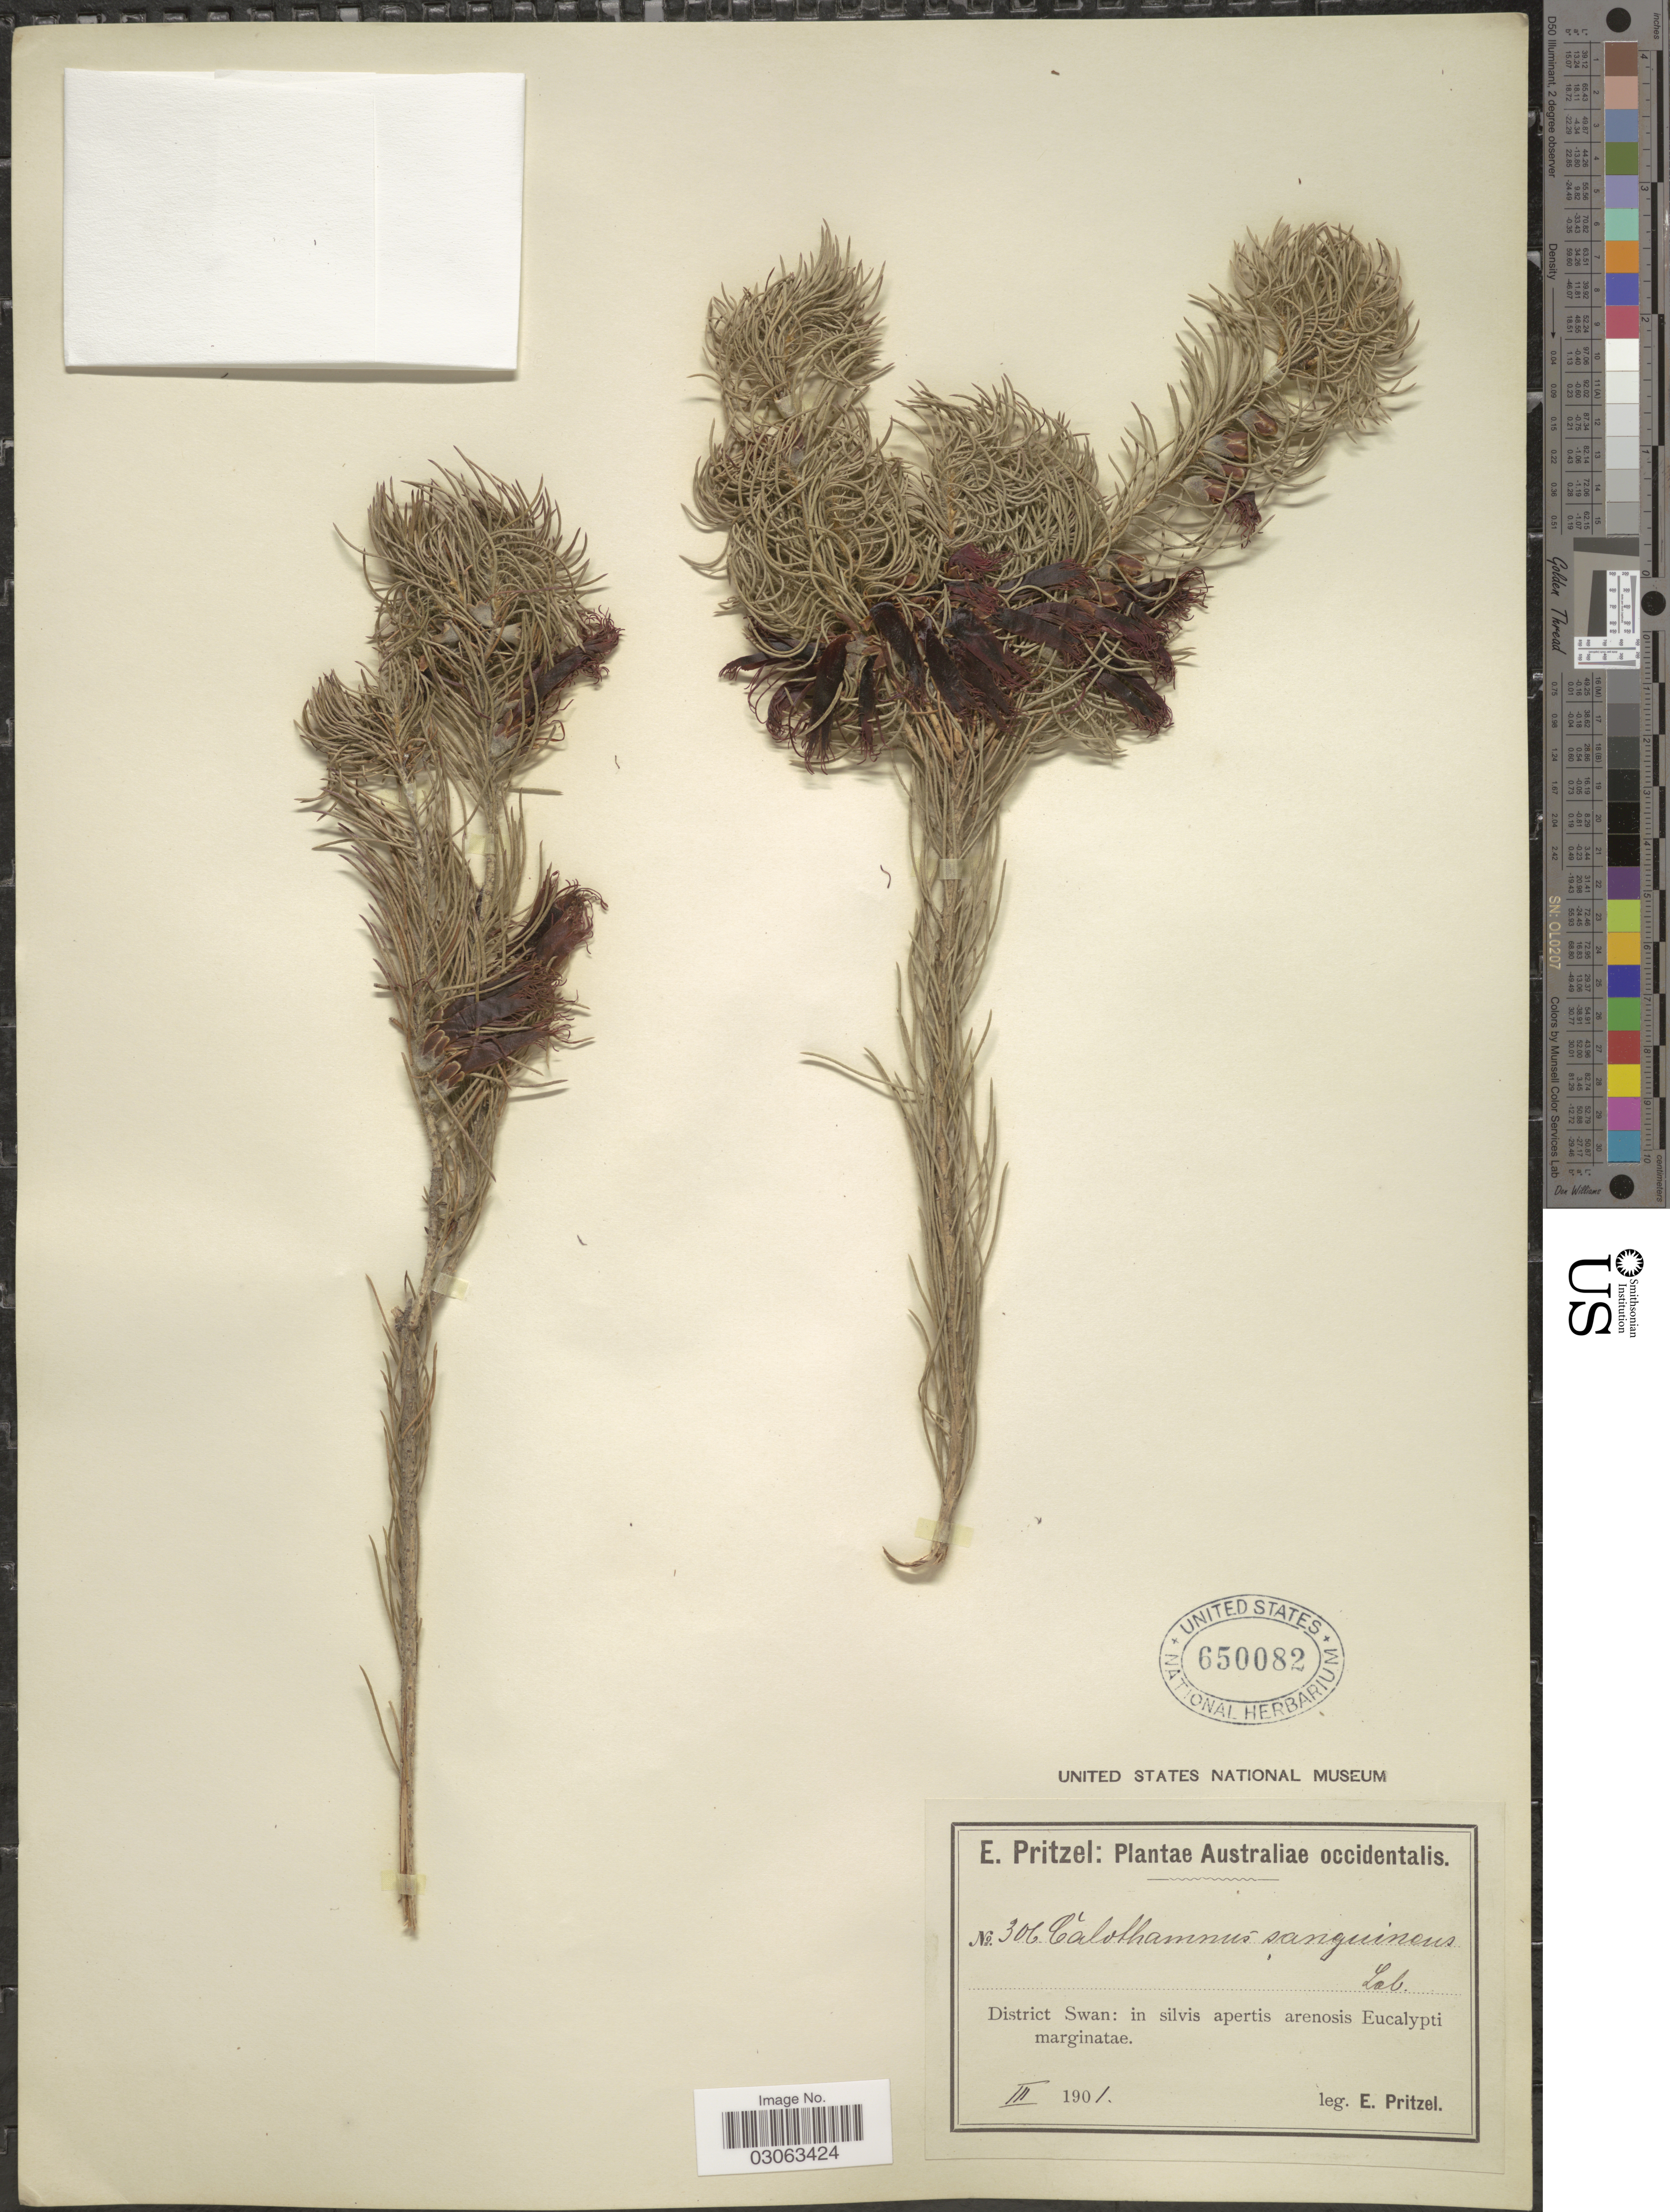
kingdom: Plantae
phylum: Tracheophyta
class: Magnoliopsida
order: Myrtales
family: Myrtaceae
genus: Calothamnus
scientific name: Calothamnus sanguineus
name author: Labill.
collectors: E. G. Pritzel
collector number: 306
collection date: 1901-03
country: Australia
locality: Australiae occidentalis. District Swan.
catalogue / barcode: US 650082